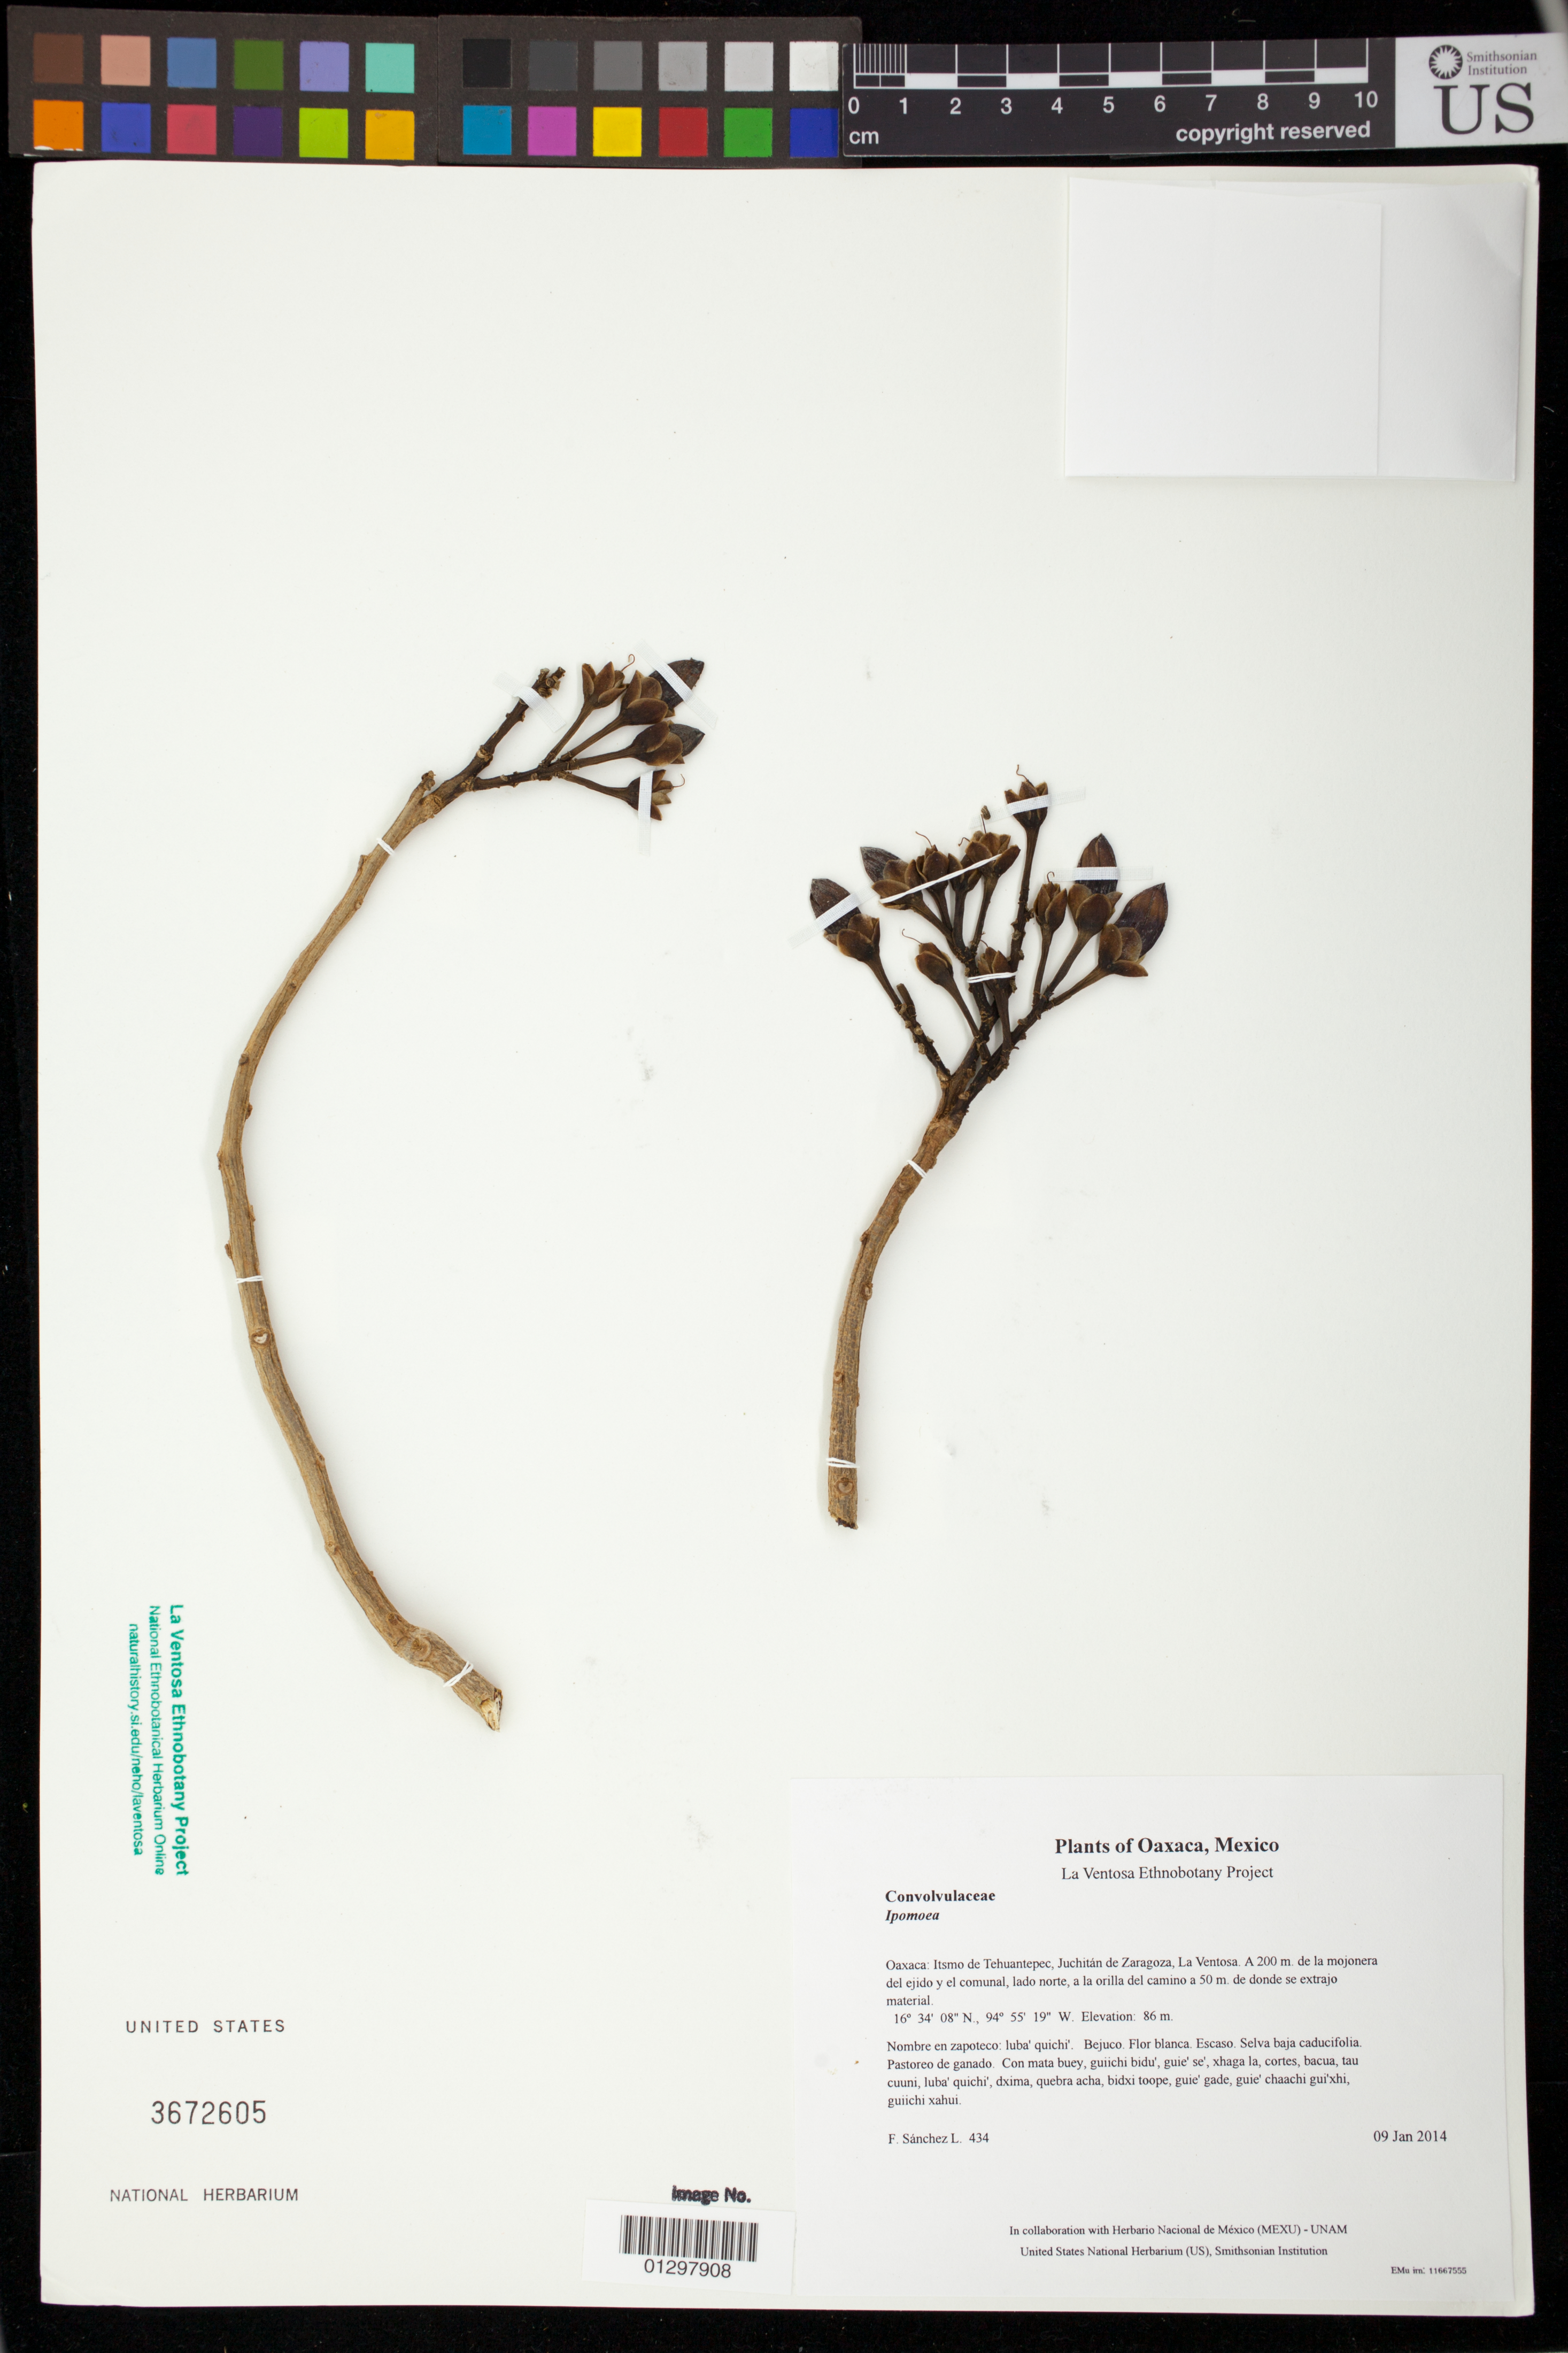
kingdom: Plantae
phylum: Tracheophyta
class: Magnoliopsida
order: Solanales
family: Convolvulaceae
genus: Ipomoea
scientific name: Ipomoea populina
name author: House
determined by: Velasco G., Kenia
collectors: F. Sánchez L.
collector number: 434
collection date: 2014-01-09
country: Mexico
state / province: Oaxaca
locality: Itsmo de Tehuantepec, Juchitán de Zaragoza, La Ventosa. A 200 m. de la mojonera del ejido y el comunal, lado norte, a la orilla del camino a 50 m. de donde se extrajo material.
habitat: Selva baja caducifolia. Pastoreo de ganado.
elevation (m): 86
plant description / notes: JEBOT, MEXU, SERO, US; Luba'. Guie' naquichi'. Huaxie'.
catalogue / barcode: US 3672605